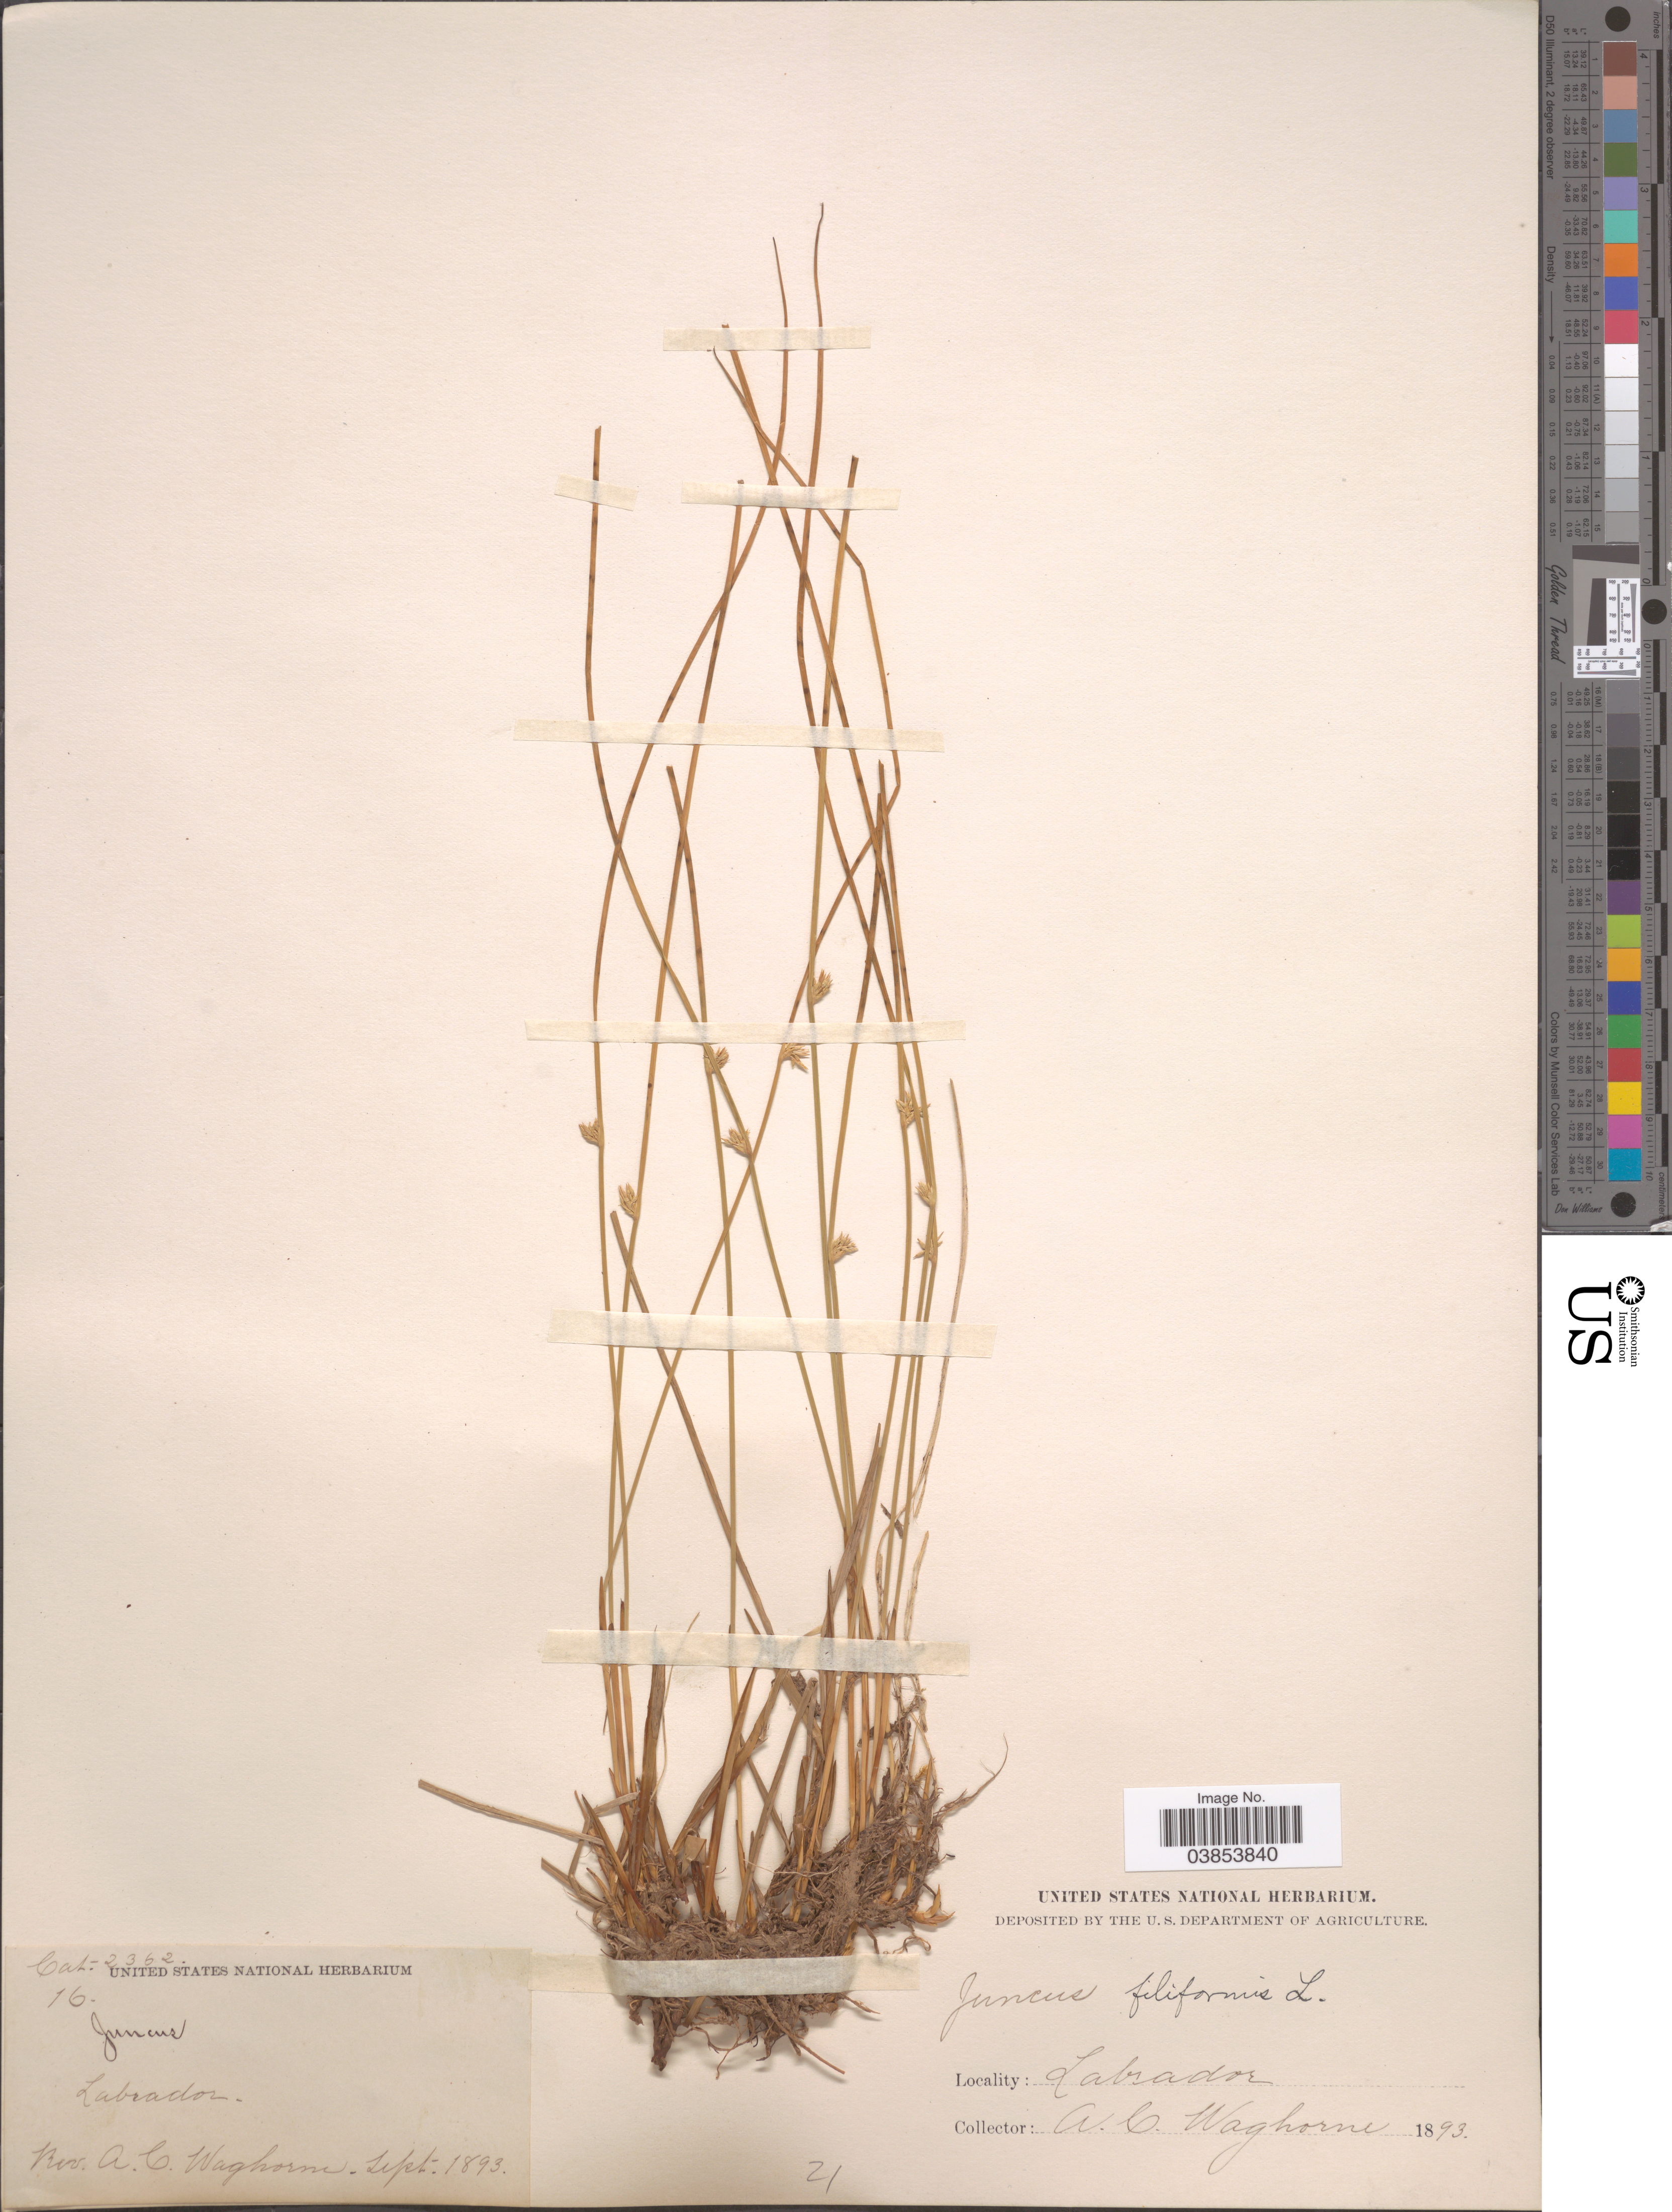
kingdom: Plantae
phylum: Tracheophyta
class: Liliopsida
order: Poales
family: Juncaceae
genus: Juncus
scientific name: Juncus filiformis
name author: L.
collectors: A. Waghorne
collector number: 16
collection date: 1893-09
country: Canada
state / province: Newfoundland and Labrador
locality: Labrador.